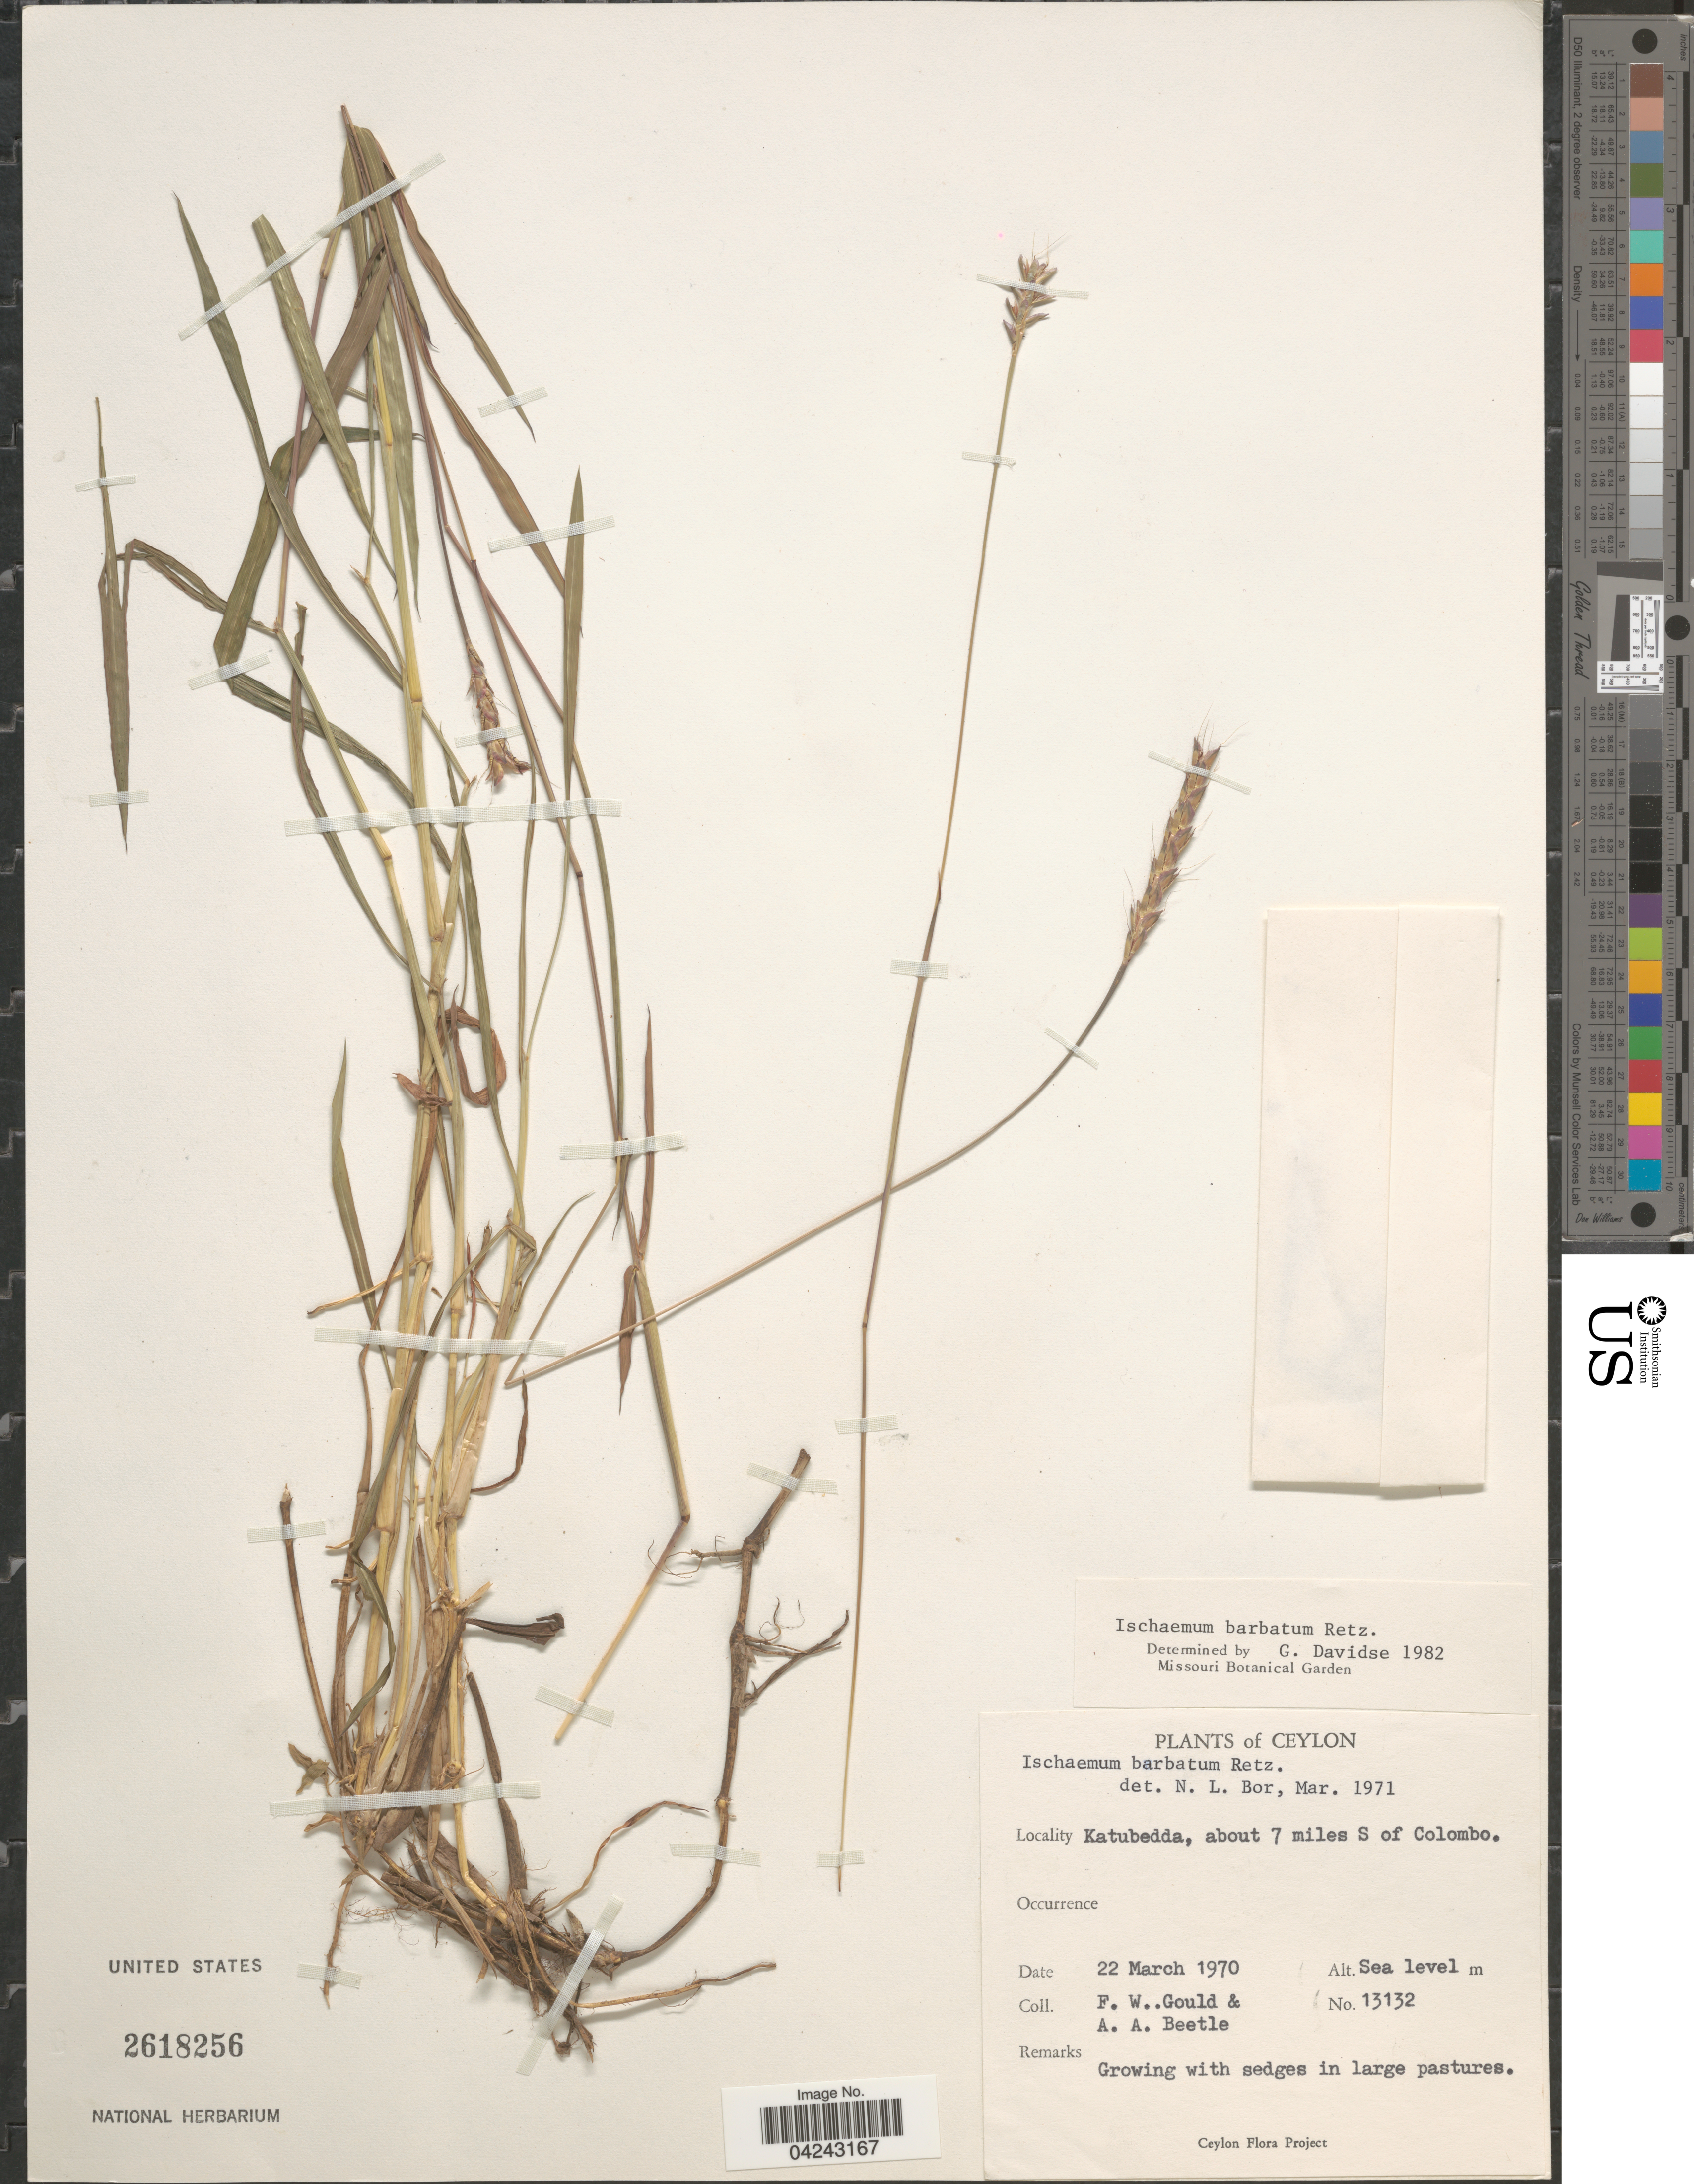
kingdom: Plantae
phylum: Tracheophyta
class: Liliopsida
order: Poales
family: Poaceae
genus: Ischaemum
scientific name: Ischaemum barbatum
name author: Blume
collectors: F. W. Gould & A. A. Beetle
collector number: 13132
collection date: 1970-03-22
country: Sri Lanka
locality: Ceylon. Katubedda, about 7 miles S of Colombo.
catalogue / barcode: US 2618256